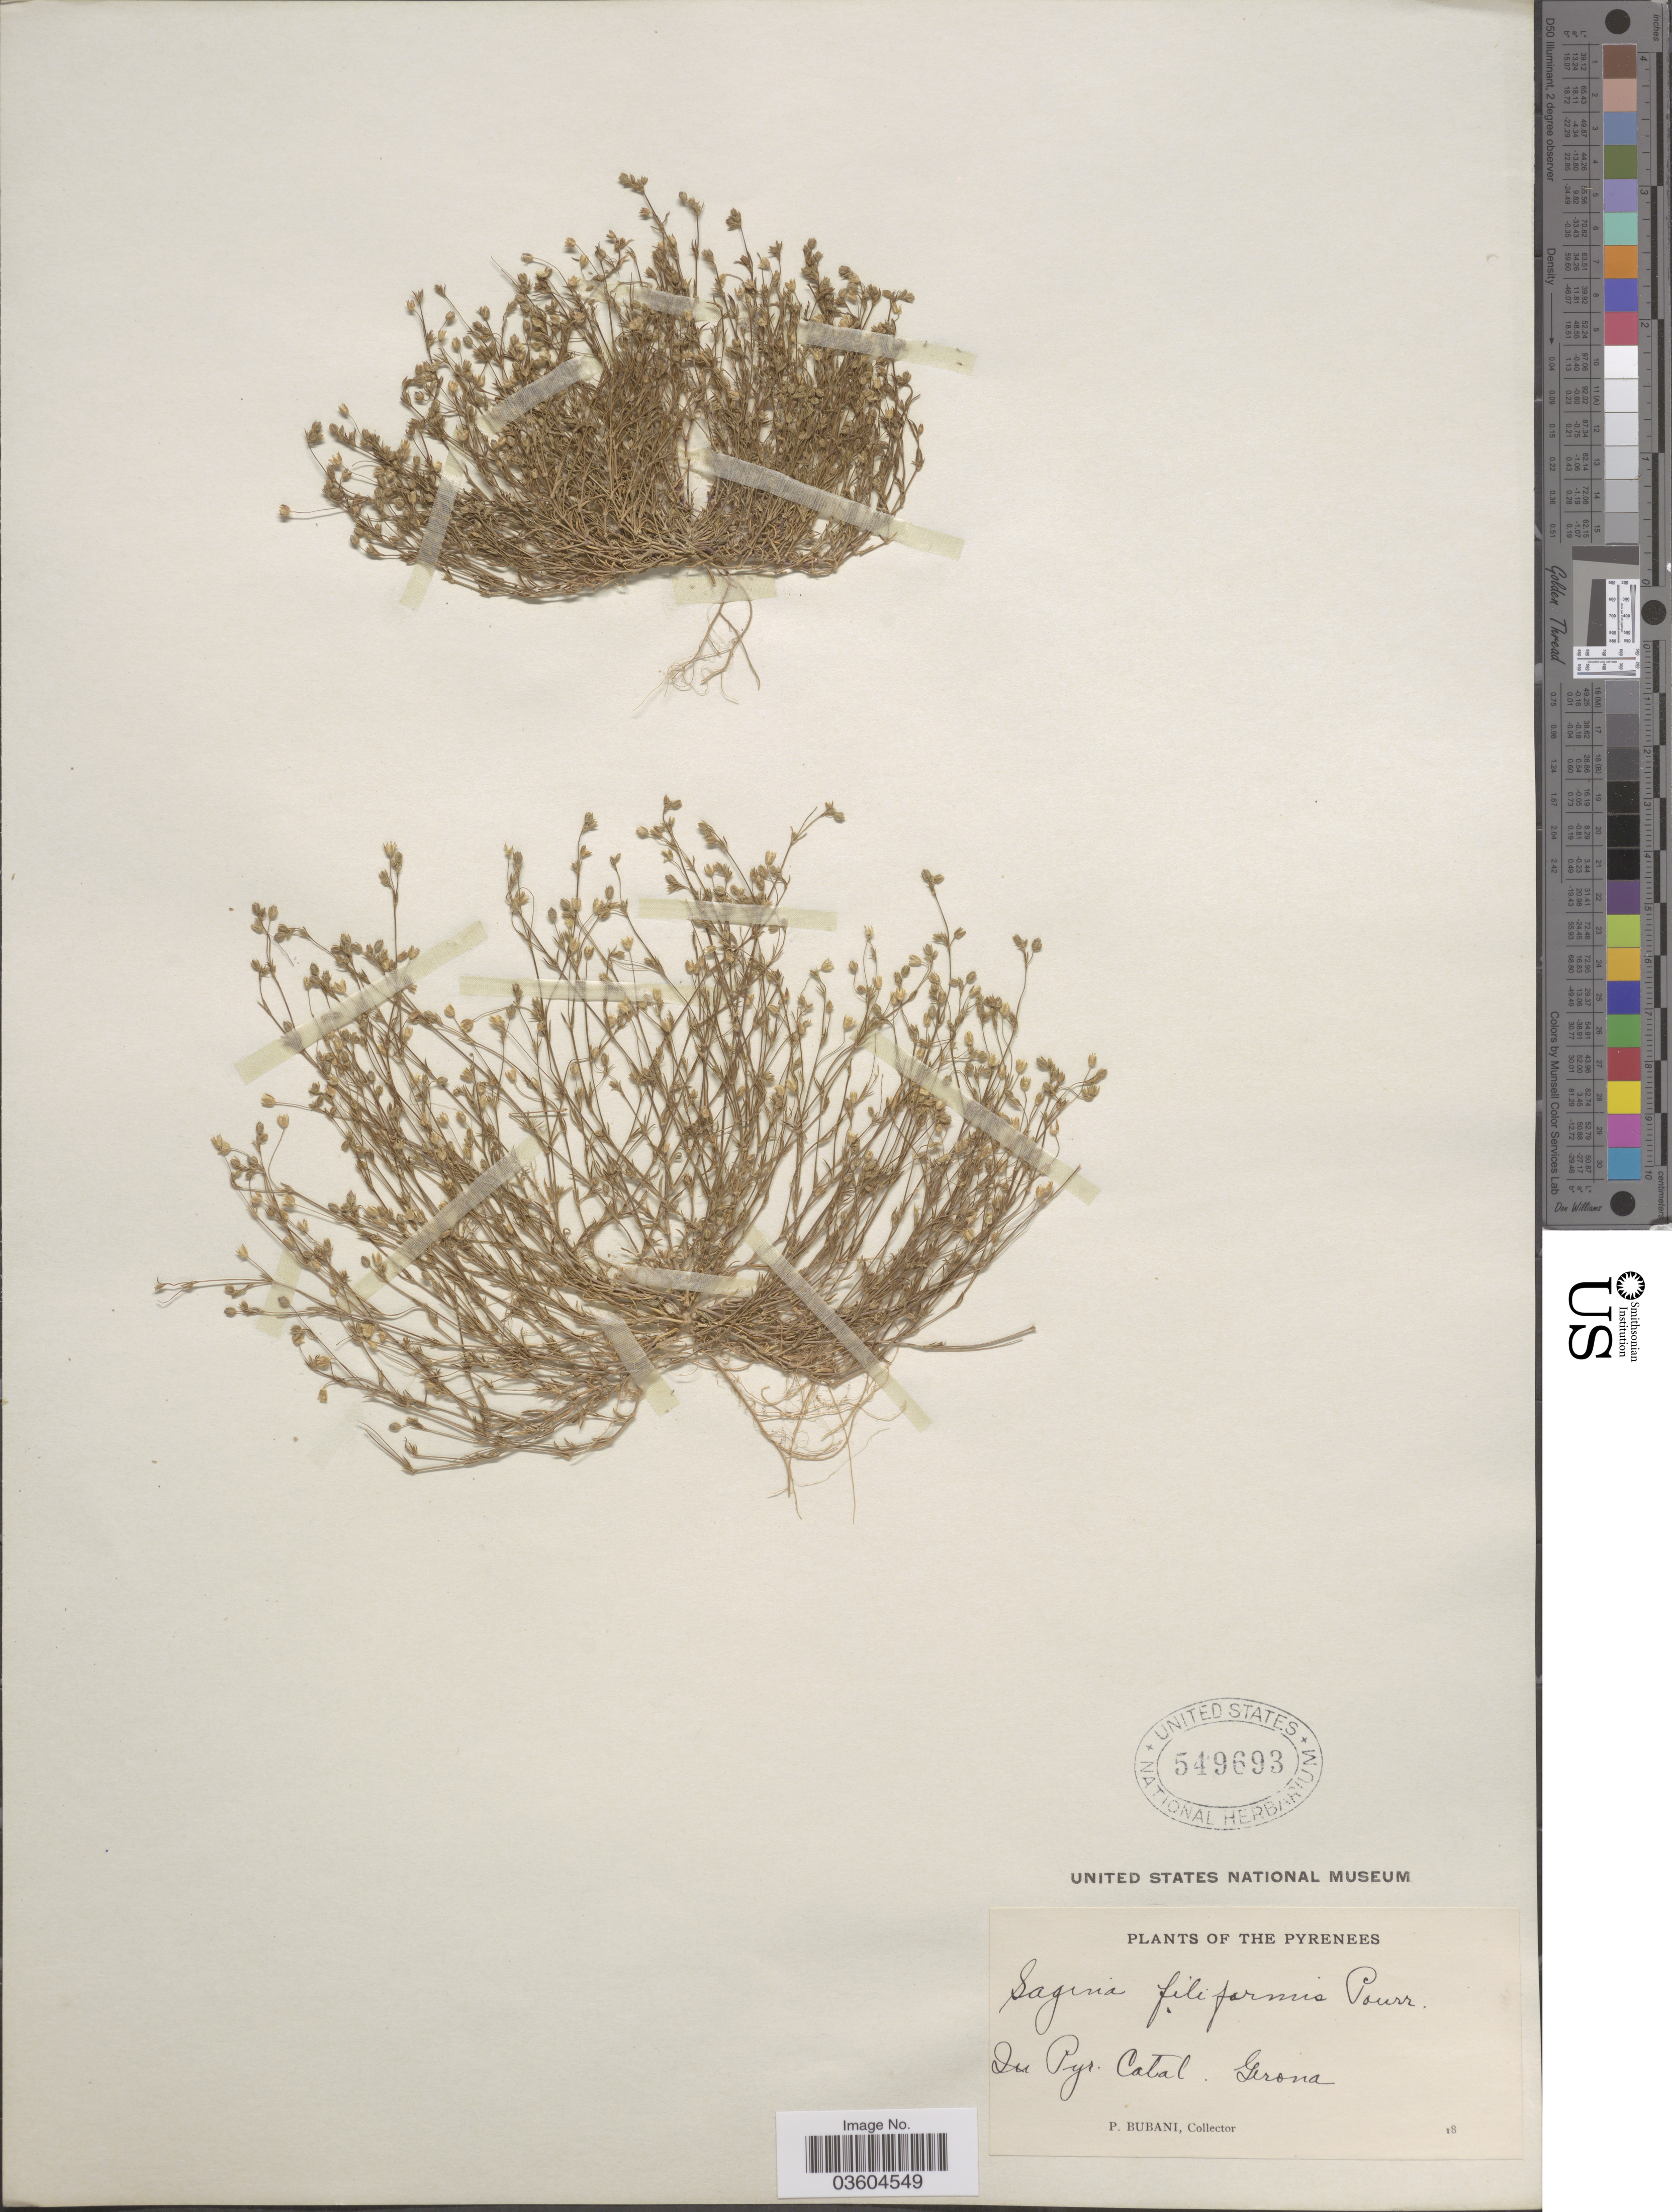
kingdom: Plantae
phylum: Tracheophyta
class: Magnoliopsida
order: Caryophyllales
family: Caryophyllaceae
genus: Sagina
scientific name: Sagina filiformis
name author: Pourr. ex Lapeyr.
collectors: P. Bubani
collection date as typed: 18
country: Spain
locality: The Pyrenees. In Pyr. Catal. Gerona.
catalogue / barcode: US 549693